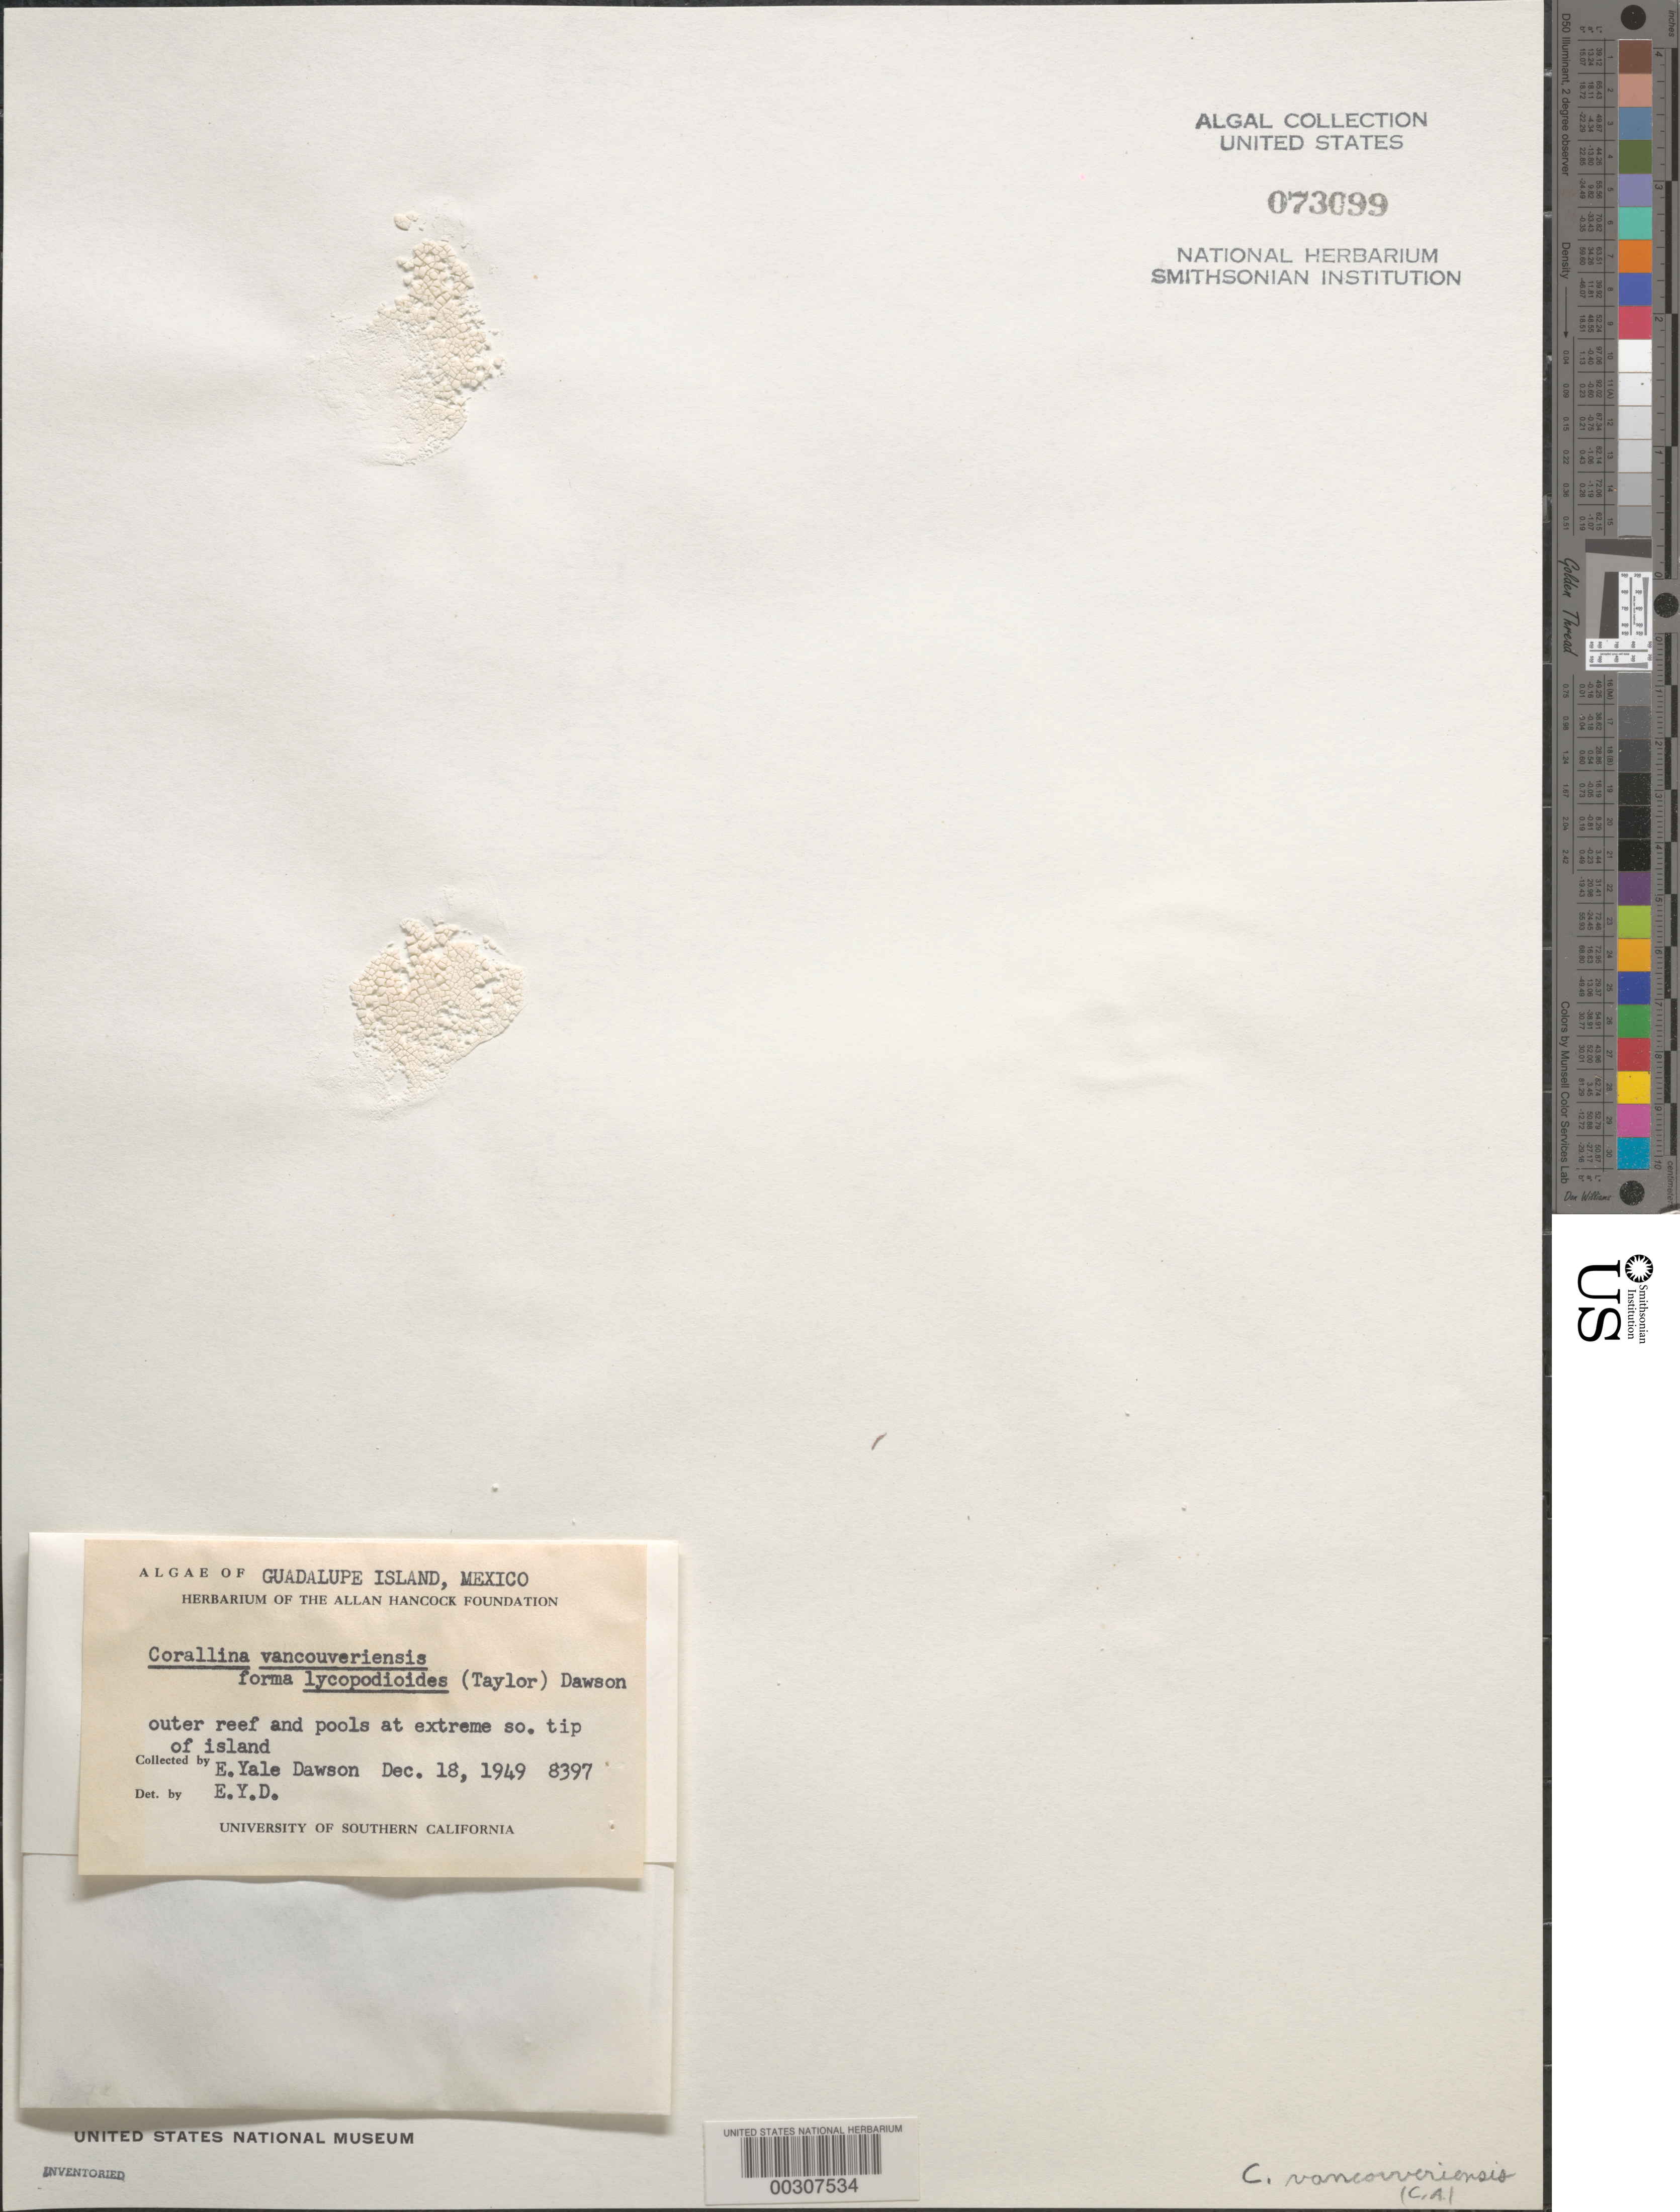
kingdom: Plantae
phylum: Rhodophyta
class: Florideophyceae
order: Corallinales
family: Corallinaceae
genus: Corallina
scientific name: Corallina vancouveriensis f. lycopodioides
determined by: Dawson, E. Y.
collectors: E. Y. Dawson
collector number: EYD 8397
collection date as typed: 18 Dec 1949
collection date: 1949-12-18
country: Mexico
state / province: Baja California Norte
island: Isla Guadalupe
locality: South tip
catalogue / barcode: US 73099